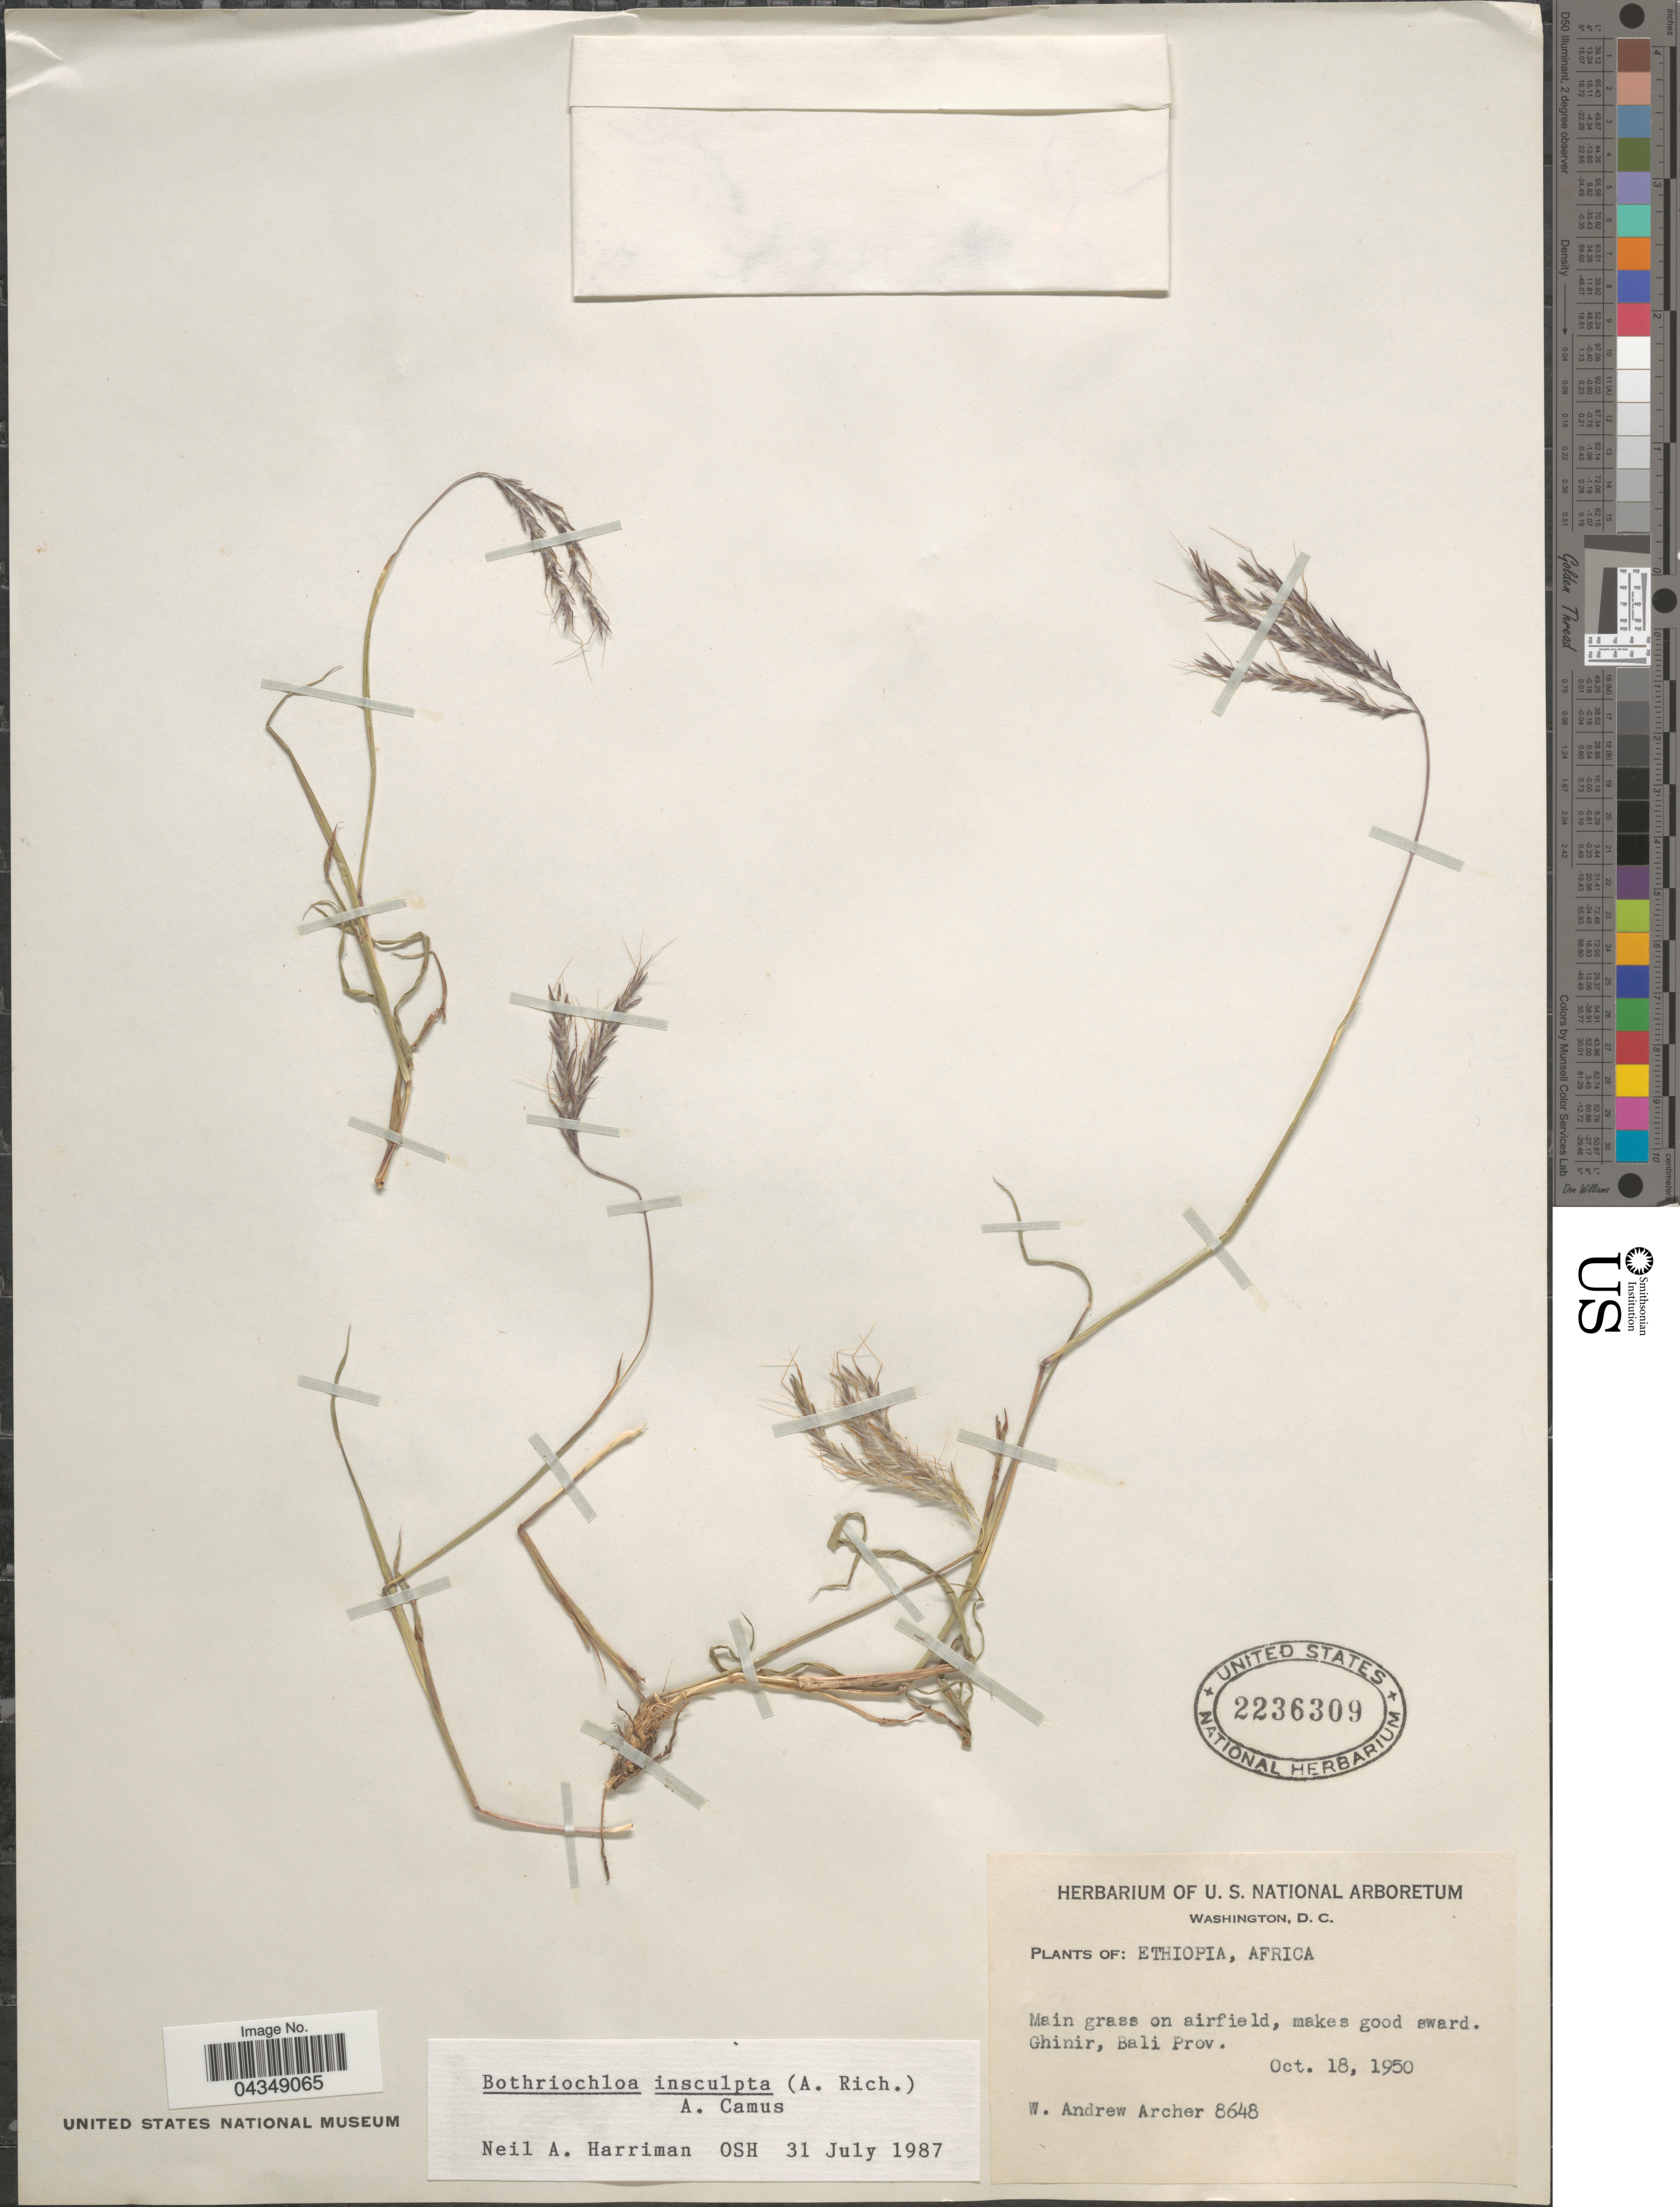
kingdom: Plantae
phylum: Tracheophyta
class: Liliopsida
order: Poales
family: Poaceae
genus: Bothriochloa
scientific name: Bothriochloa insculpta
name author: (Hochst. ex A. Rich.) A. Camus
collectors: W. A. Archer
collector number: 8648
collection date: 1950-10-18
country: Ethiopia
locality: On airfield. Ghinir, Bali Prov.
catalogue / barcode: US 2236309